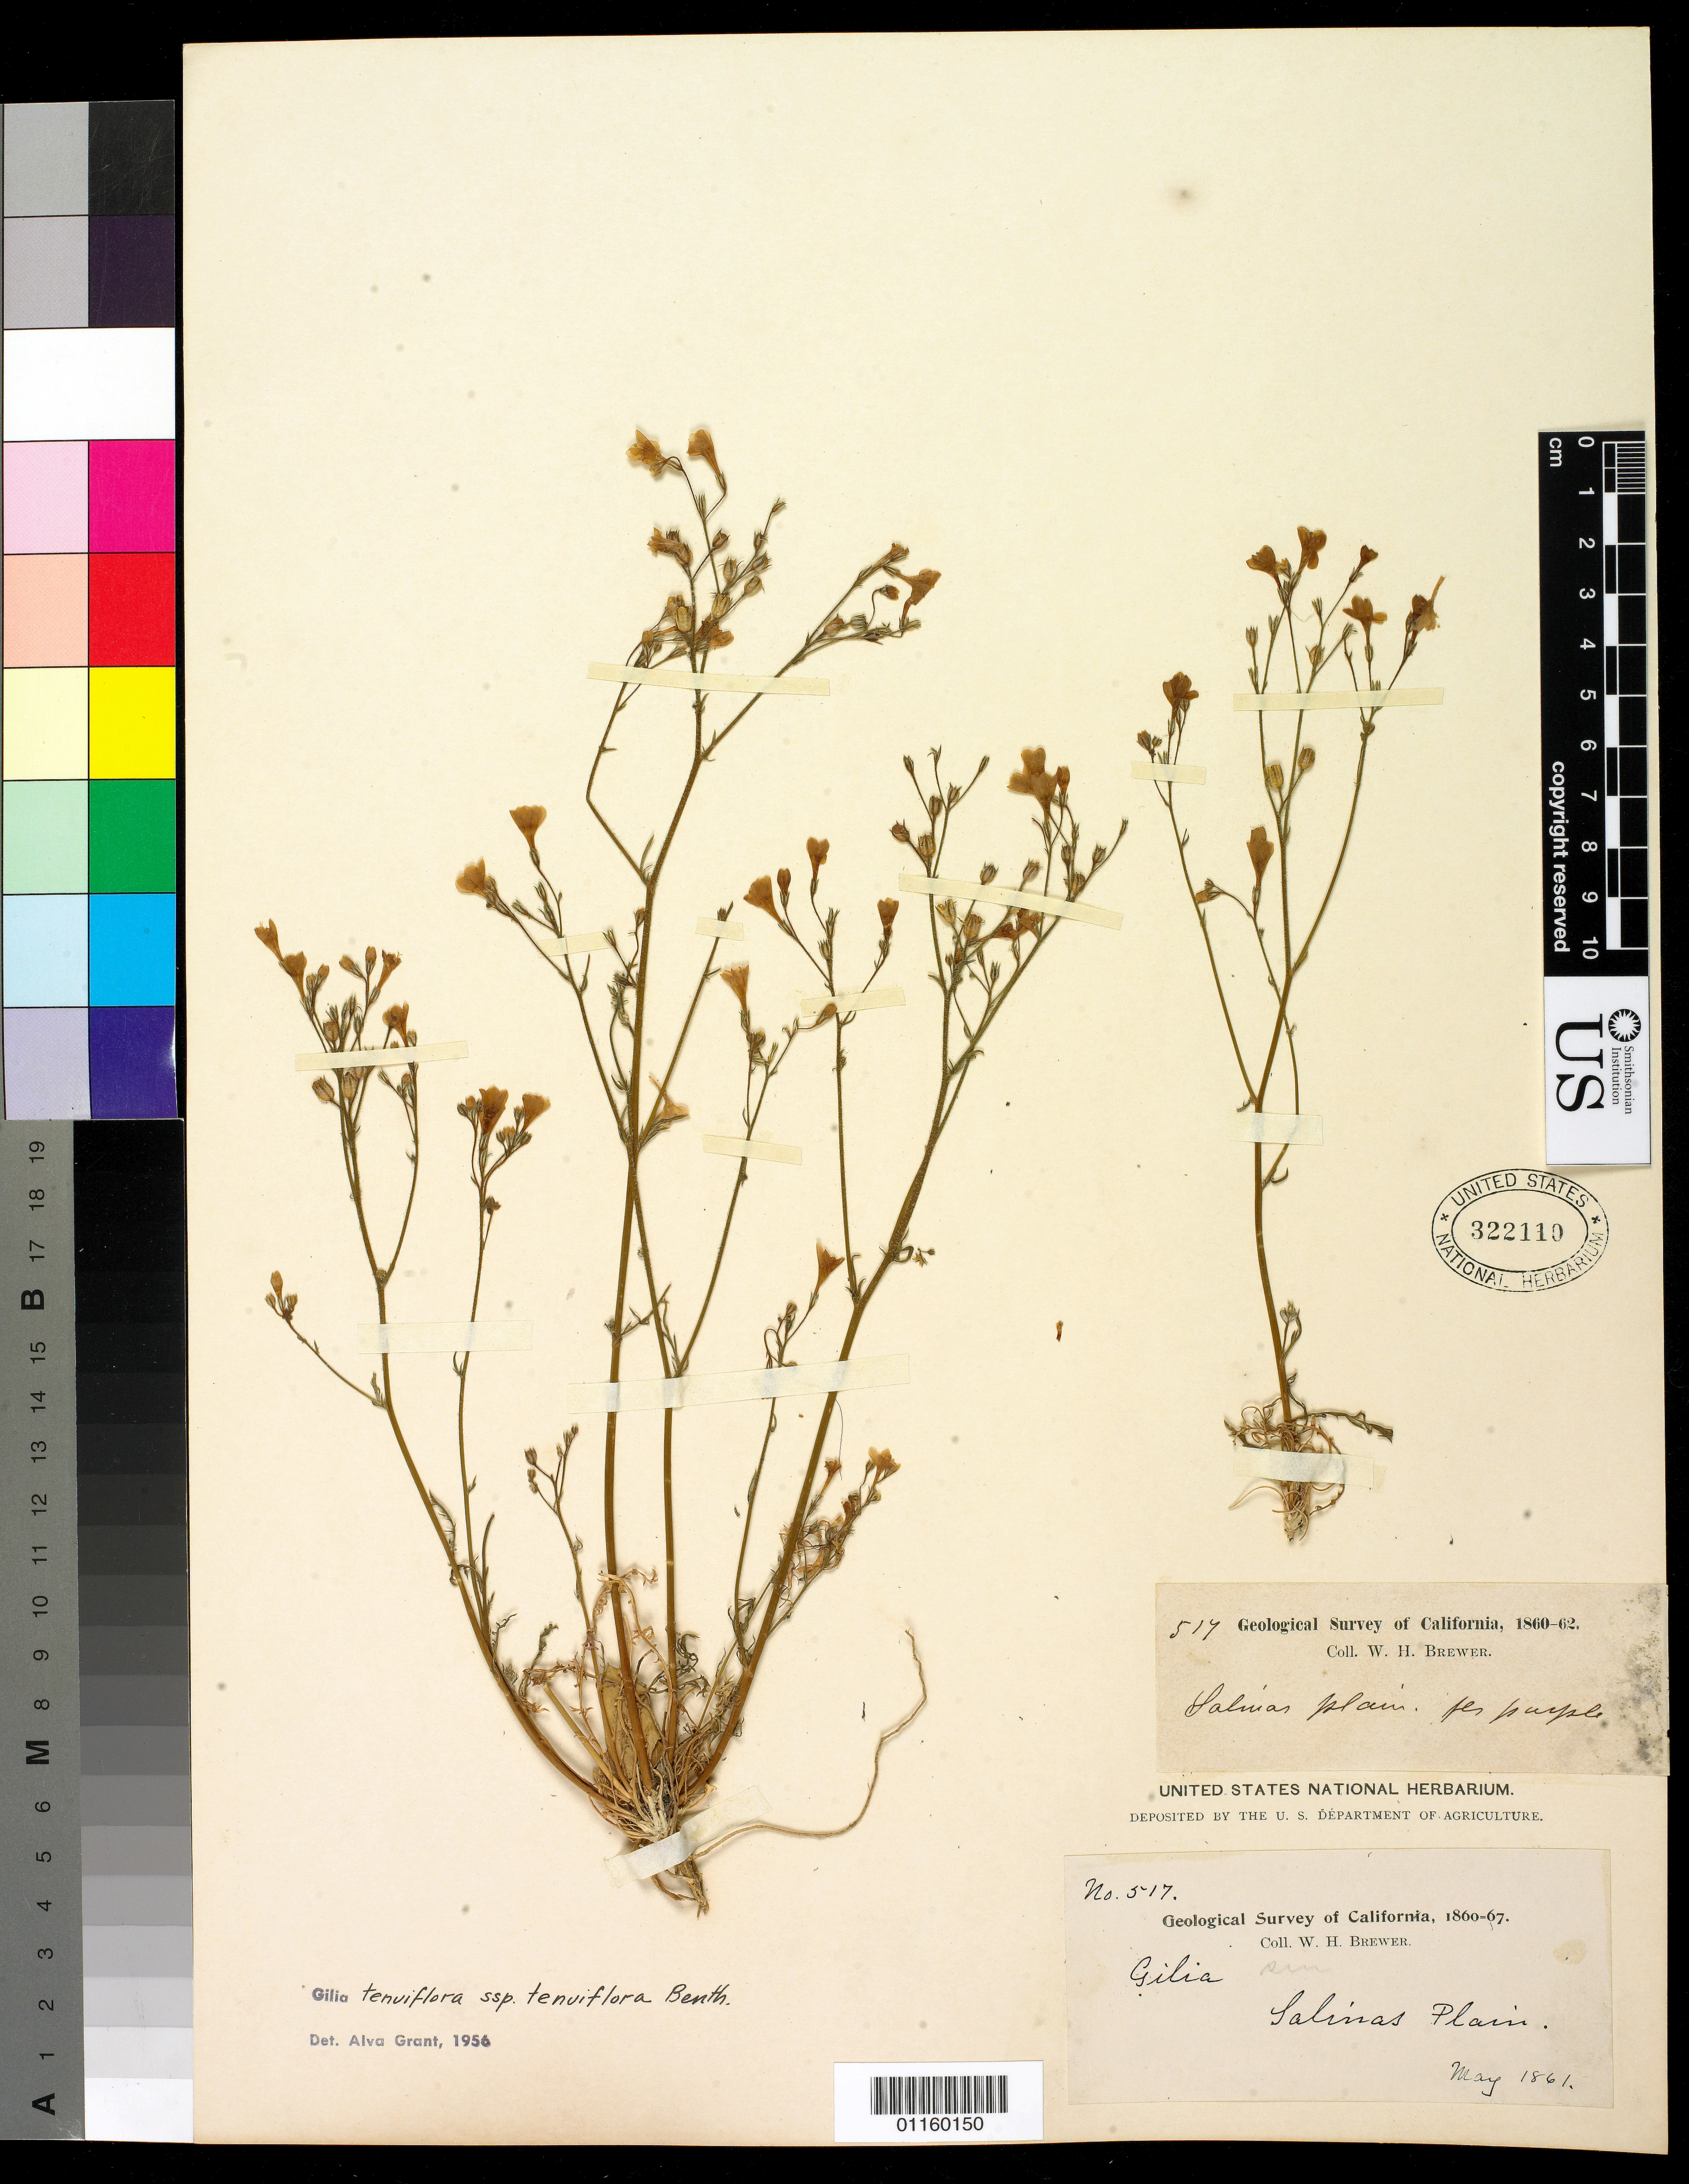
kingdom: Plantae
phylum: Tracheophyta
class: Magnoliopsida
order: Ericales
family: Polemoniaceae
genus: Gilia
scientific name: Gilia tenuiflora subsp. tenuiflora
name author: Benth.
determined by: Grant, A.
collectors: W. H. Brewer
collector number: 517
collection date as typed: May 1861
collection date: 1861-05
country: United States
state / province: California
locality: Salinas Plain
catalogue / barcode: US 322110